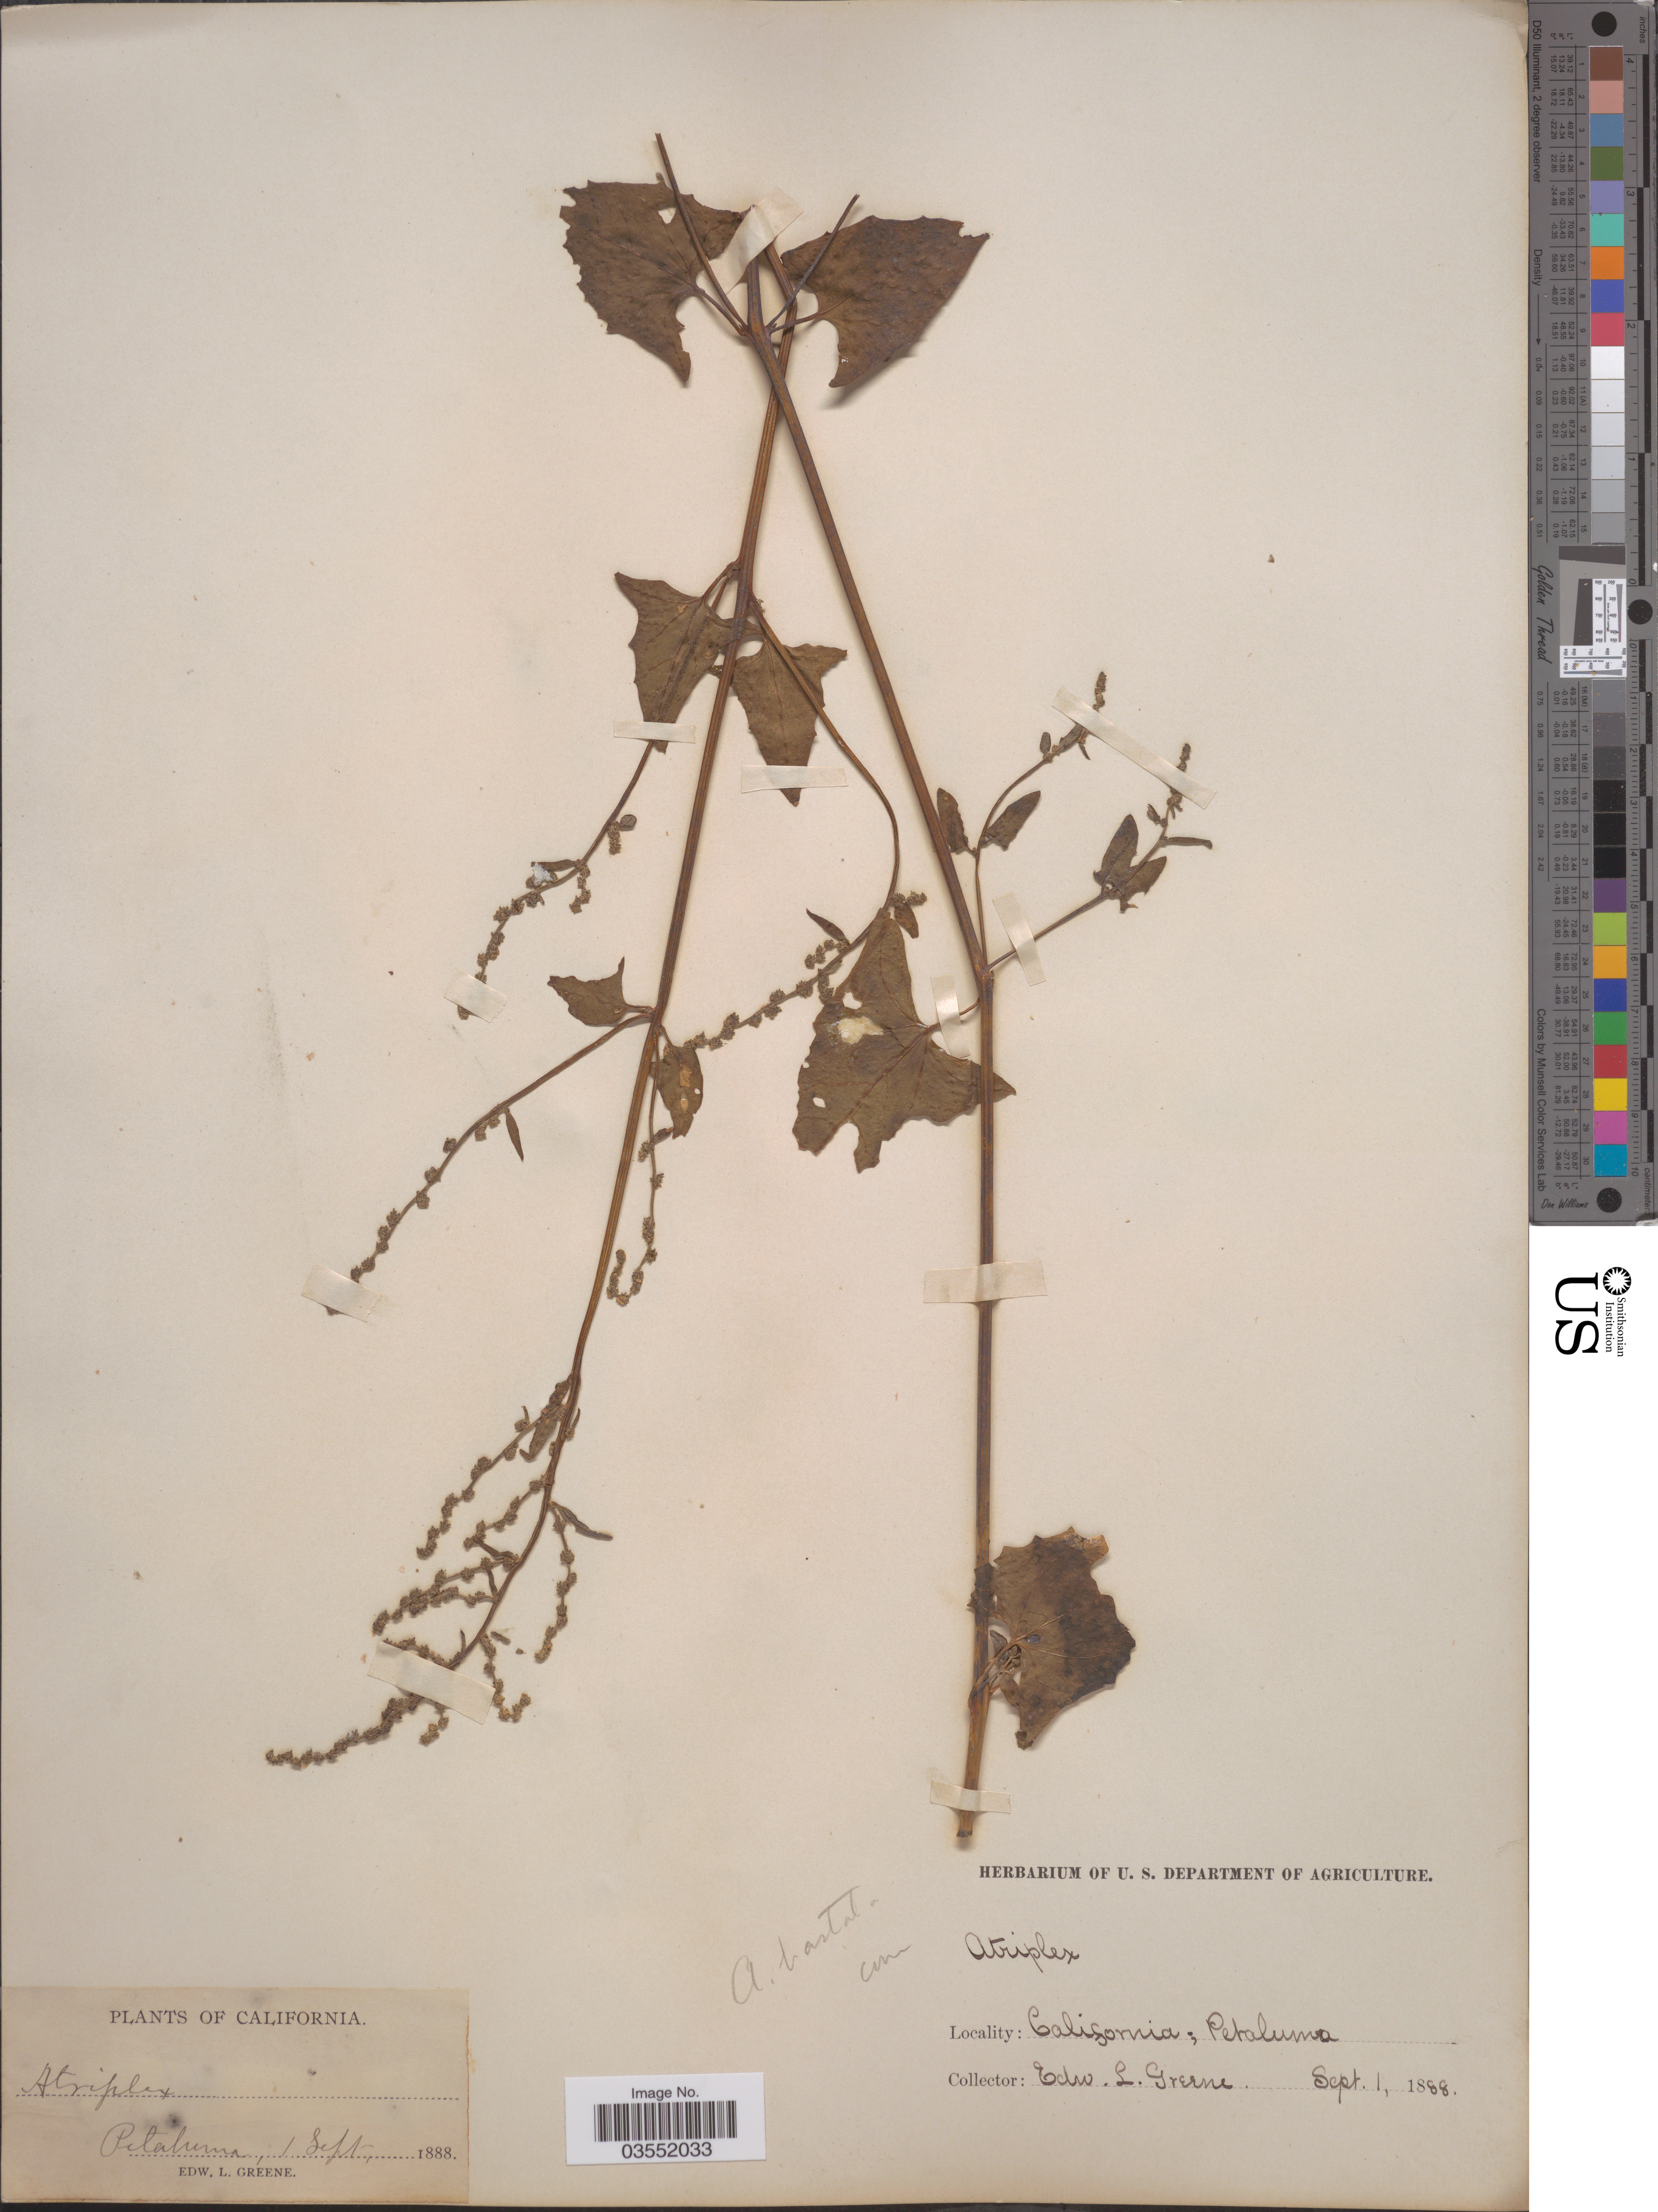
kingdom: Plantae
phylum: Tracheophyta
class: Magnoliopsida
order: Caryophyllales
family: Amaranthaceae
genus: Atriplex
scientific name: Atriplex hastata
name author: L.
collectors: E. L. Greene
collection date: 1888-09-01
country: United States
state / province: California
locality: Petaluma.